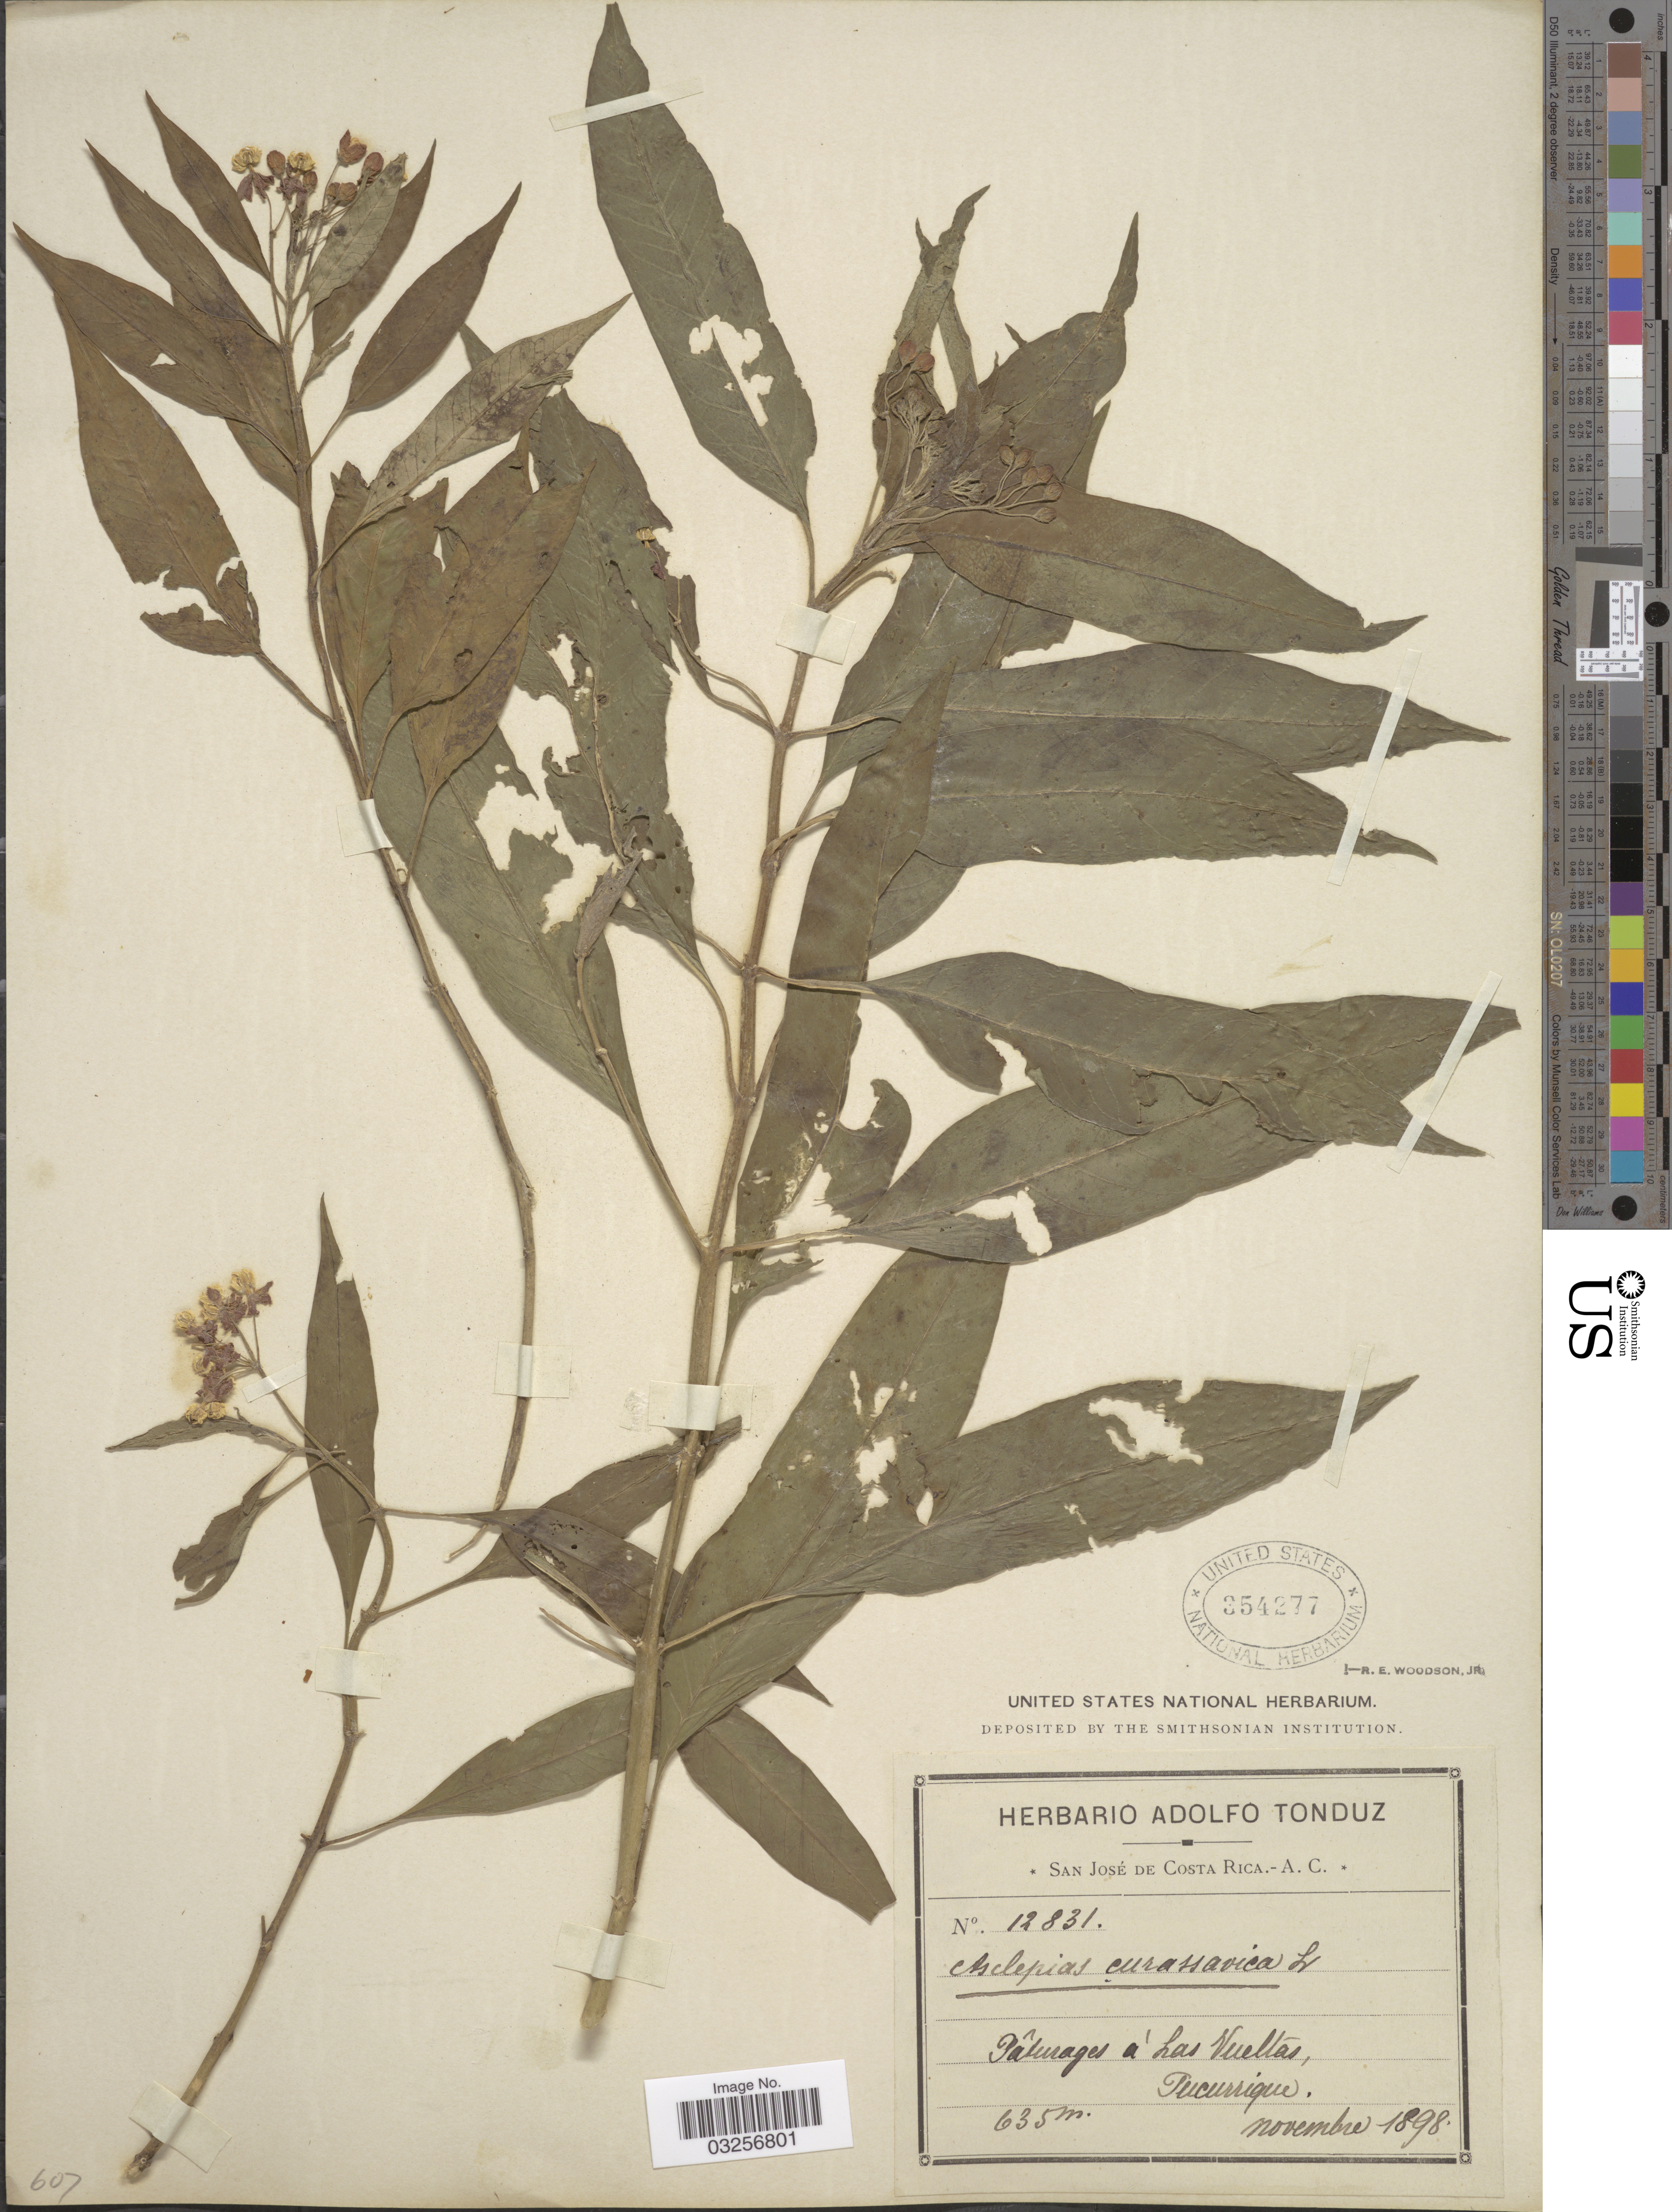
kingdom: Plantae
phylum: Tracheophyta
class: Magnoliopsida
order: Gentianales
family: Apocynaceae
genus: Asclepias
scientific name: Asclepias curassavica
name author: L.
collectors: ex Herb. Adolfo Tonduz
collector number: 12831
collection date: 1898-11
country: Costa Rica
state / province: San José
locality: Pâturages à Las Vueltas, Tucurrique.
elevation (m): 635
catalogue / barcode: US 354277